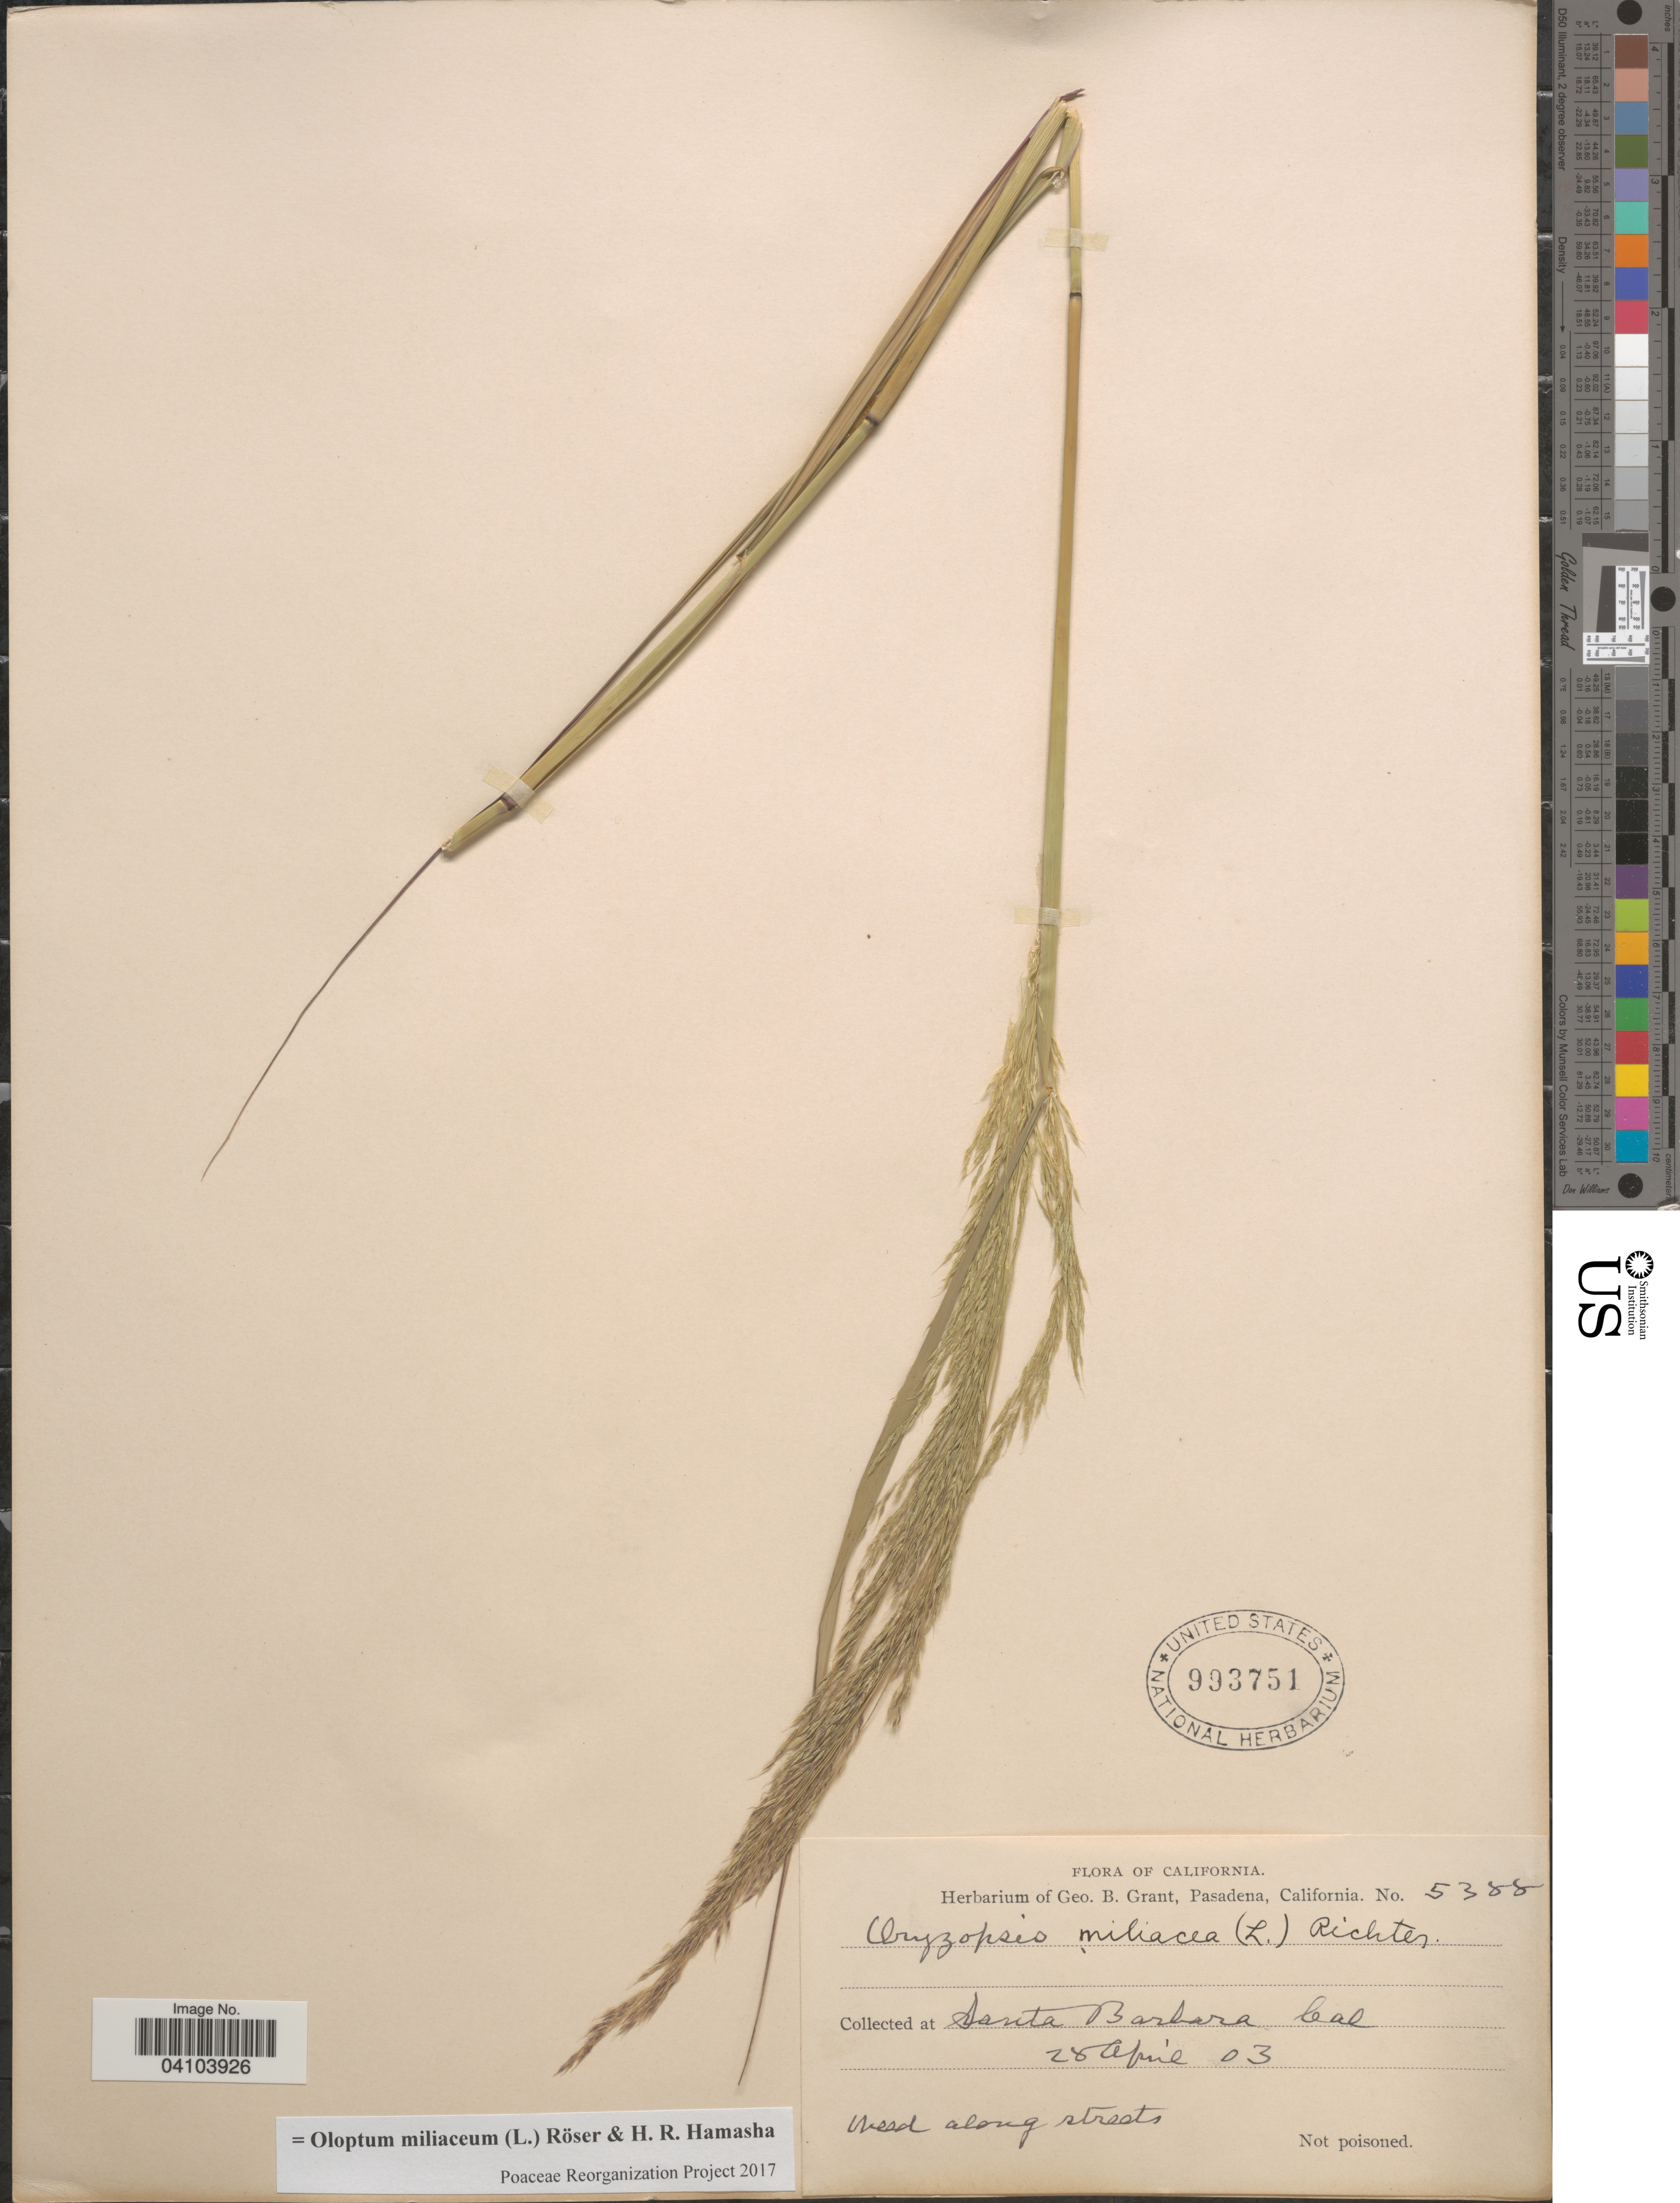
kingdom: Plantae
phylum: Tracheophyta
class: Liliopsida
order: Poales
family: Poaceae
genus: Oloptum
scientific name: Oloptum miliaceum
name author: Röser & H. R. Hamasha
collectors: ex herb. Geo. B. Grant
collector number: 5388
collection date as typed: Transcribed d/m/y: 28/4/3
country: United States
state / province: California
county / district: Santa Barbara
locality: Santa Barbara.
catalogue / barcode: US 993751